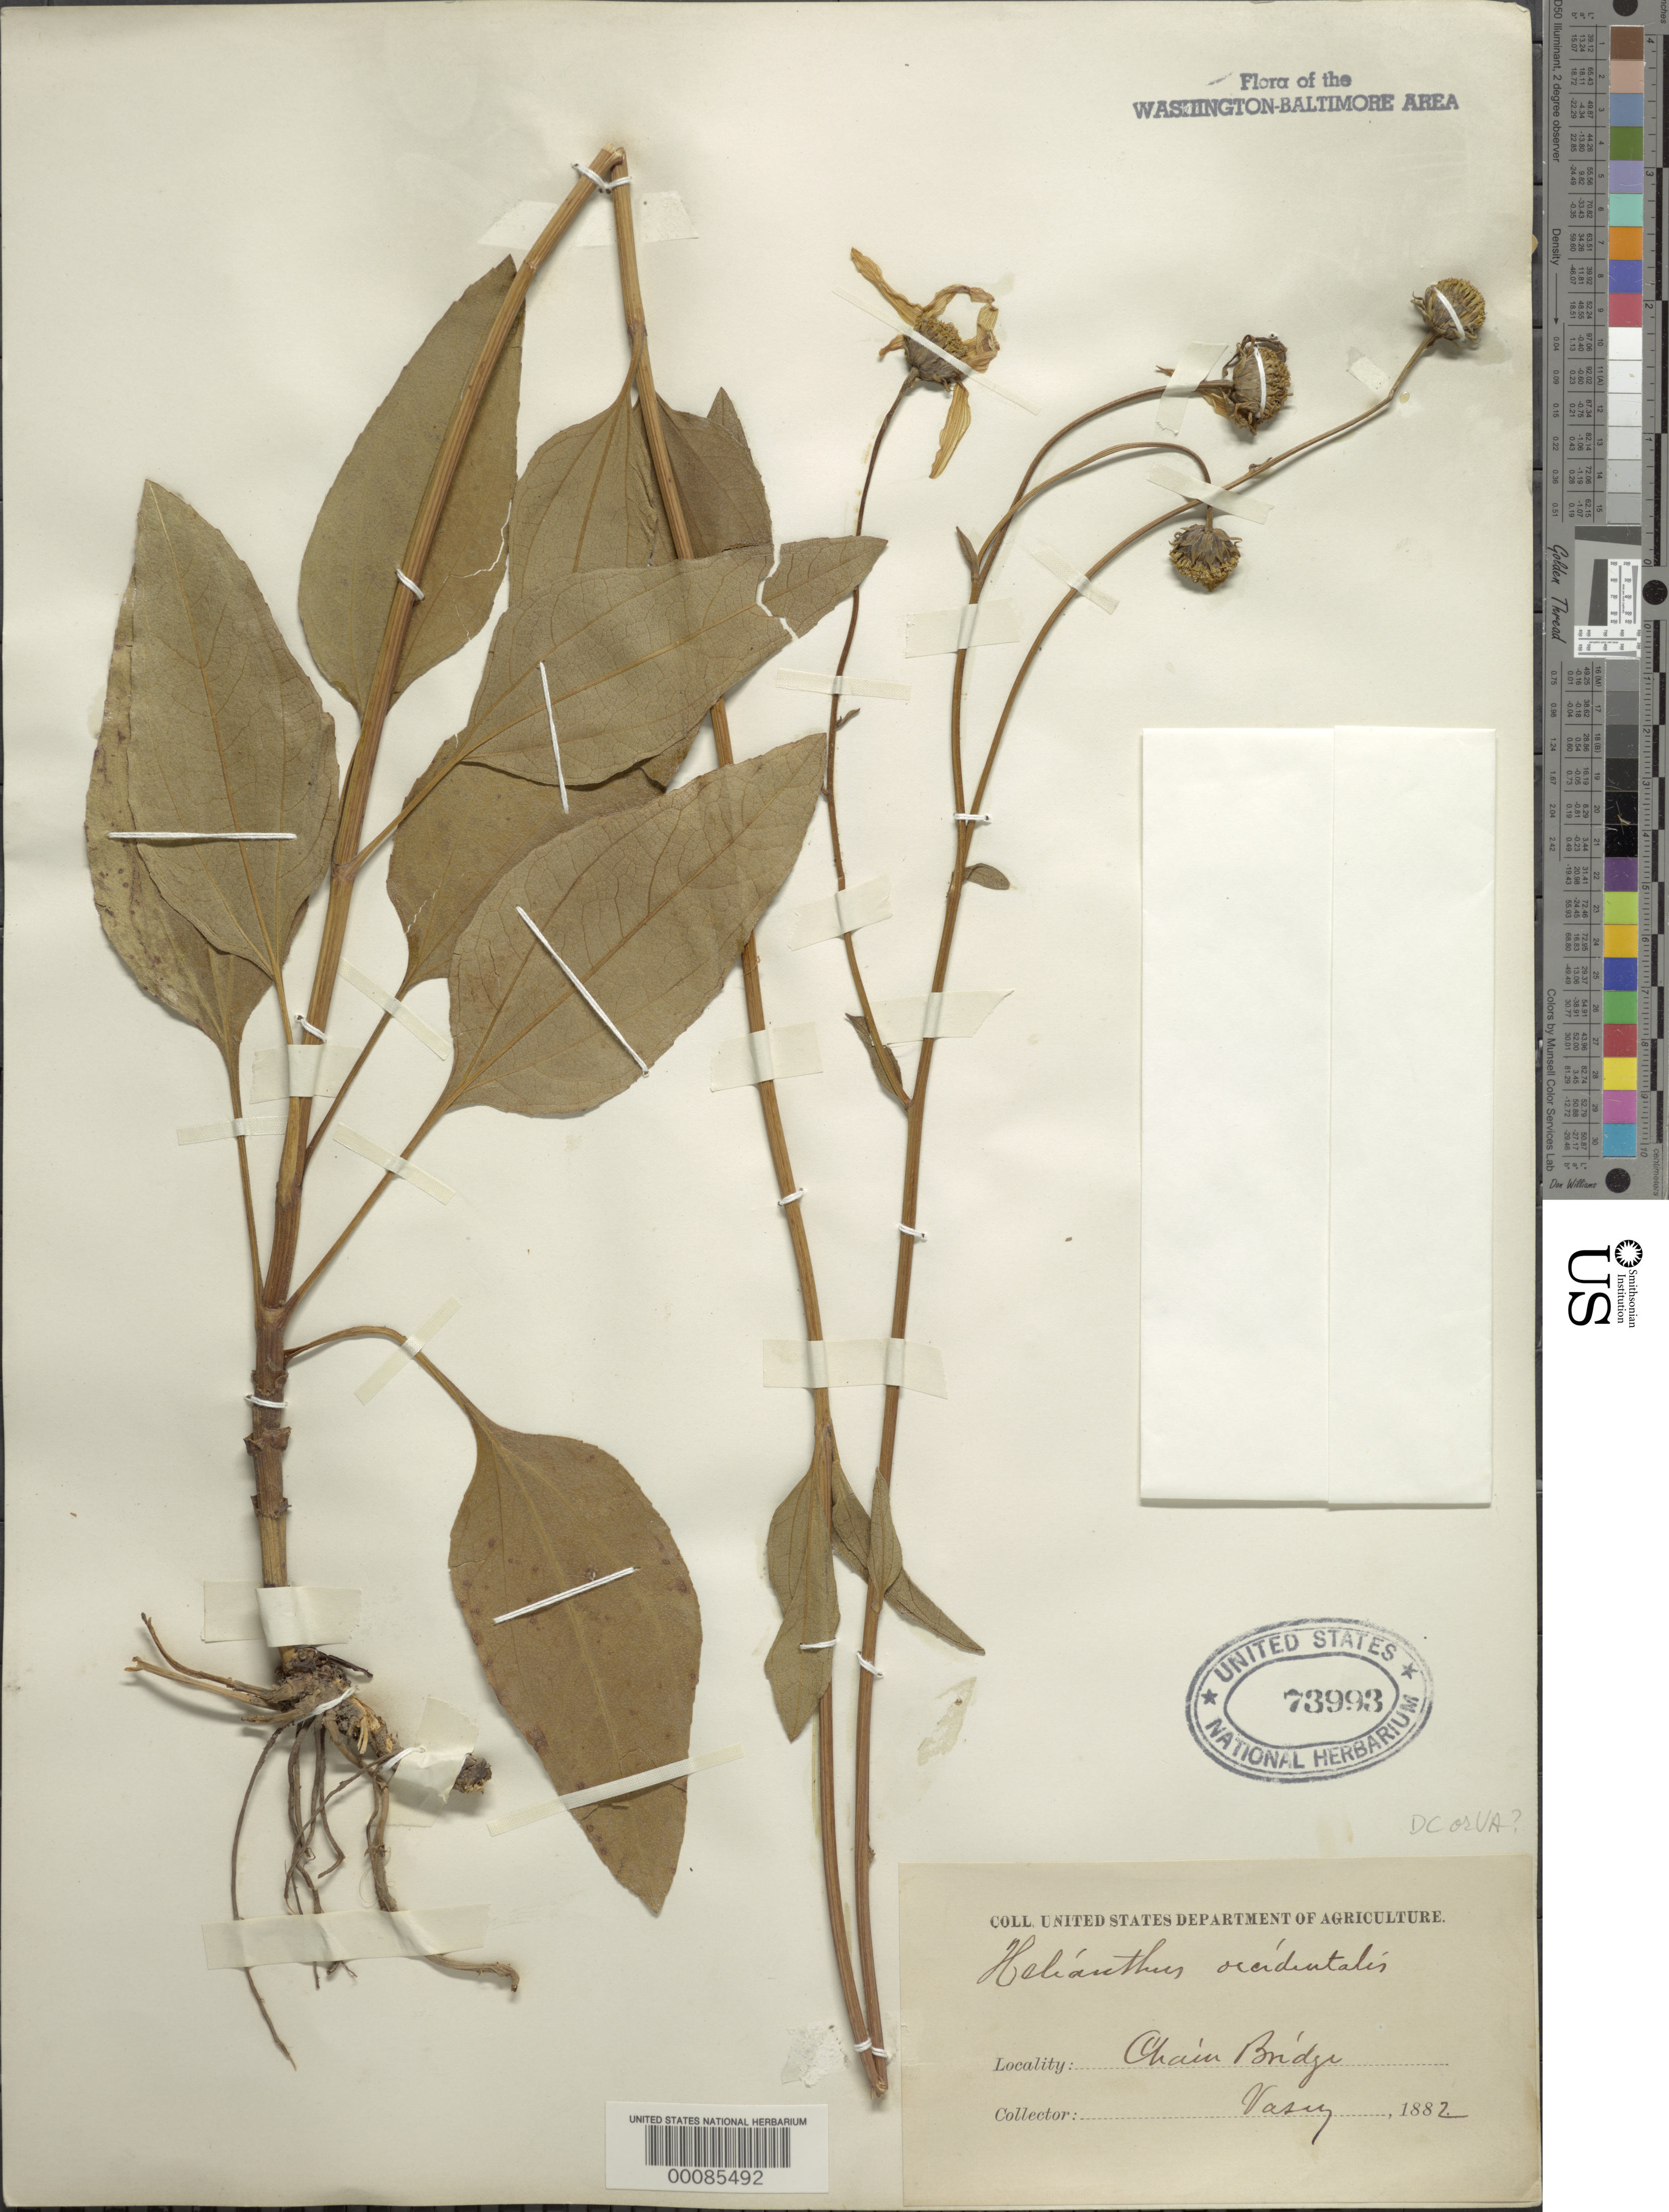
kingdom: Plantae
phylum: Tracheophyta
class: Magnoliopsida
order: Asterales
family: Asteraceae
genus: Helianthus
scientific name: Helianthus occidentalis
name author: Riddell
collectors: G. Vasey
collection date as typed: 1882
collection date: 1882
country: United States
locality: Chain Bridge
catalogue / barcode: US 73993